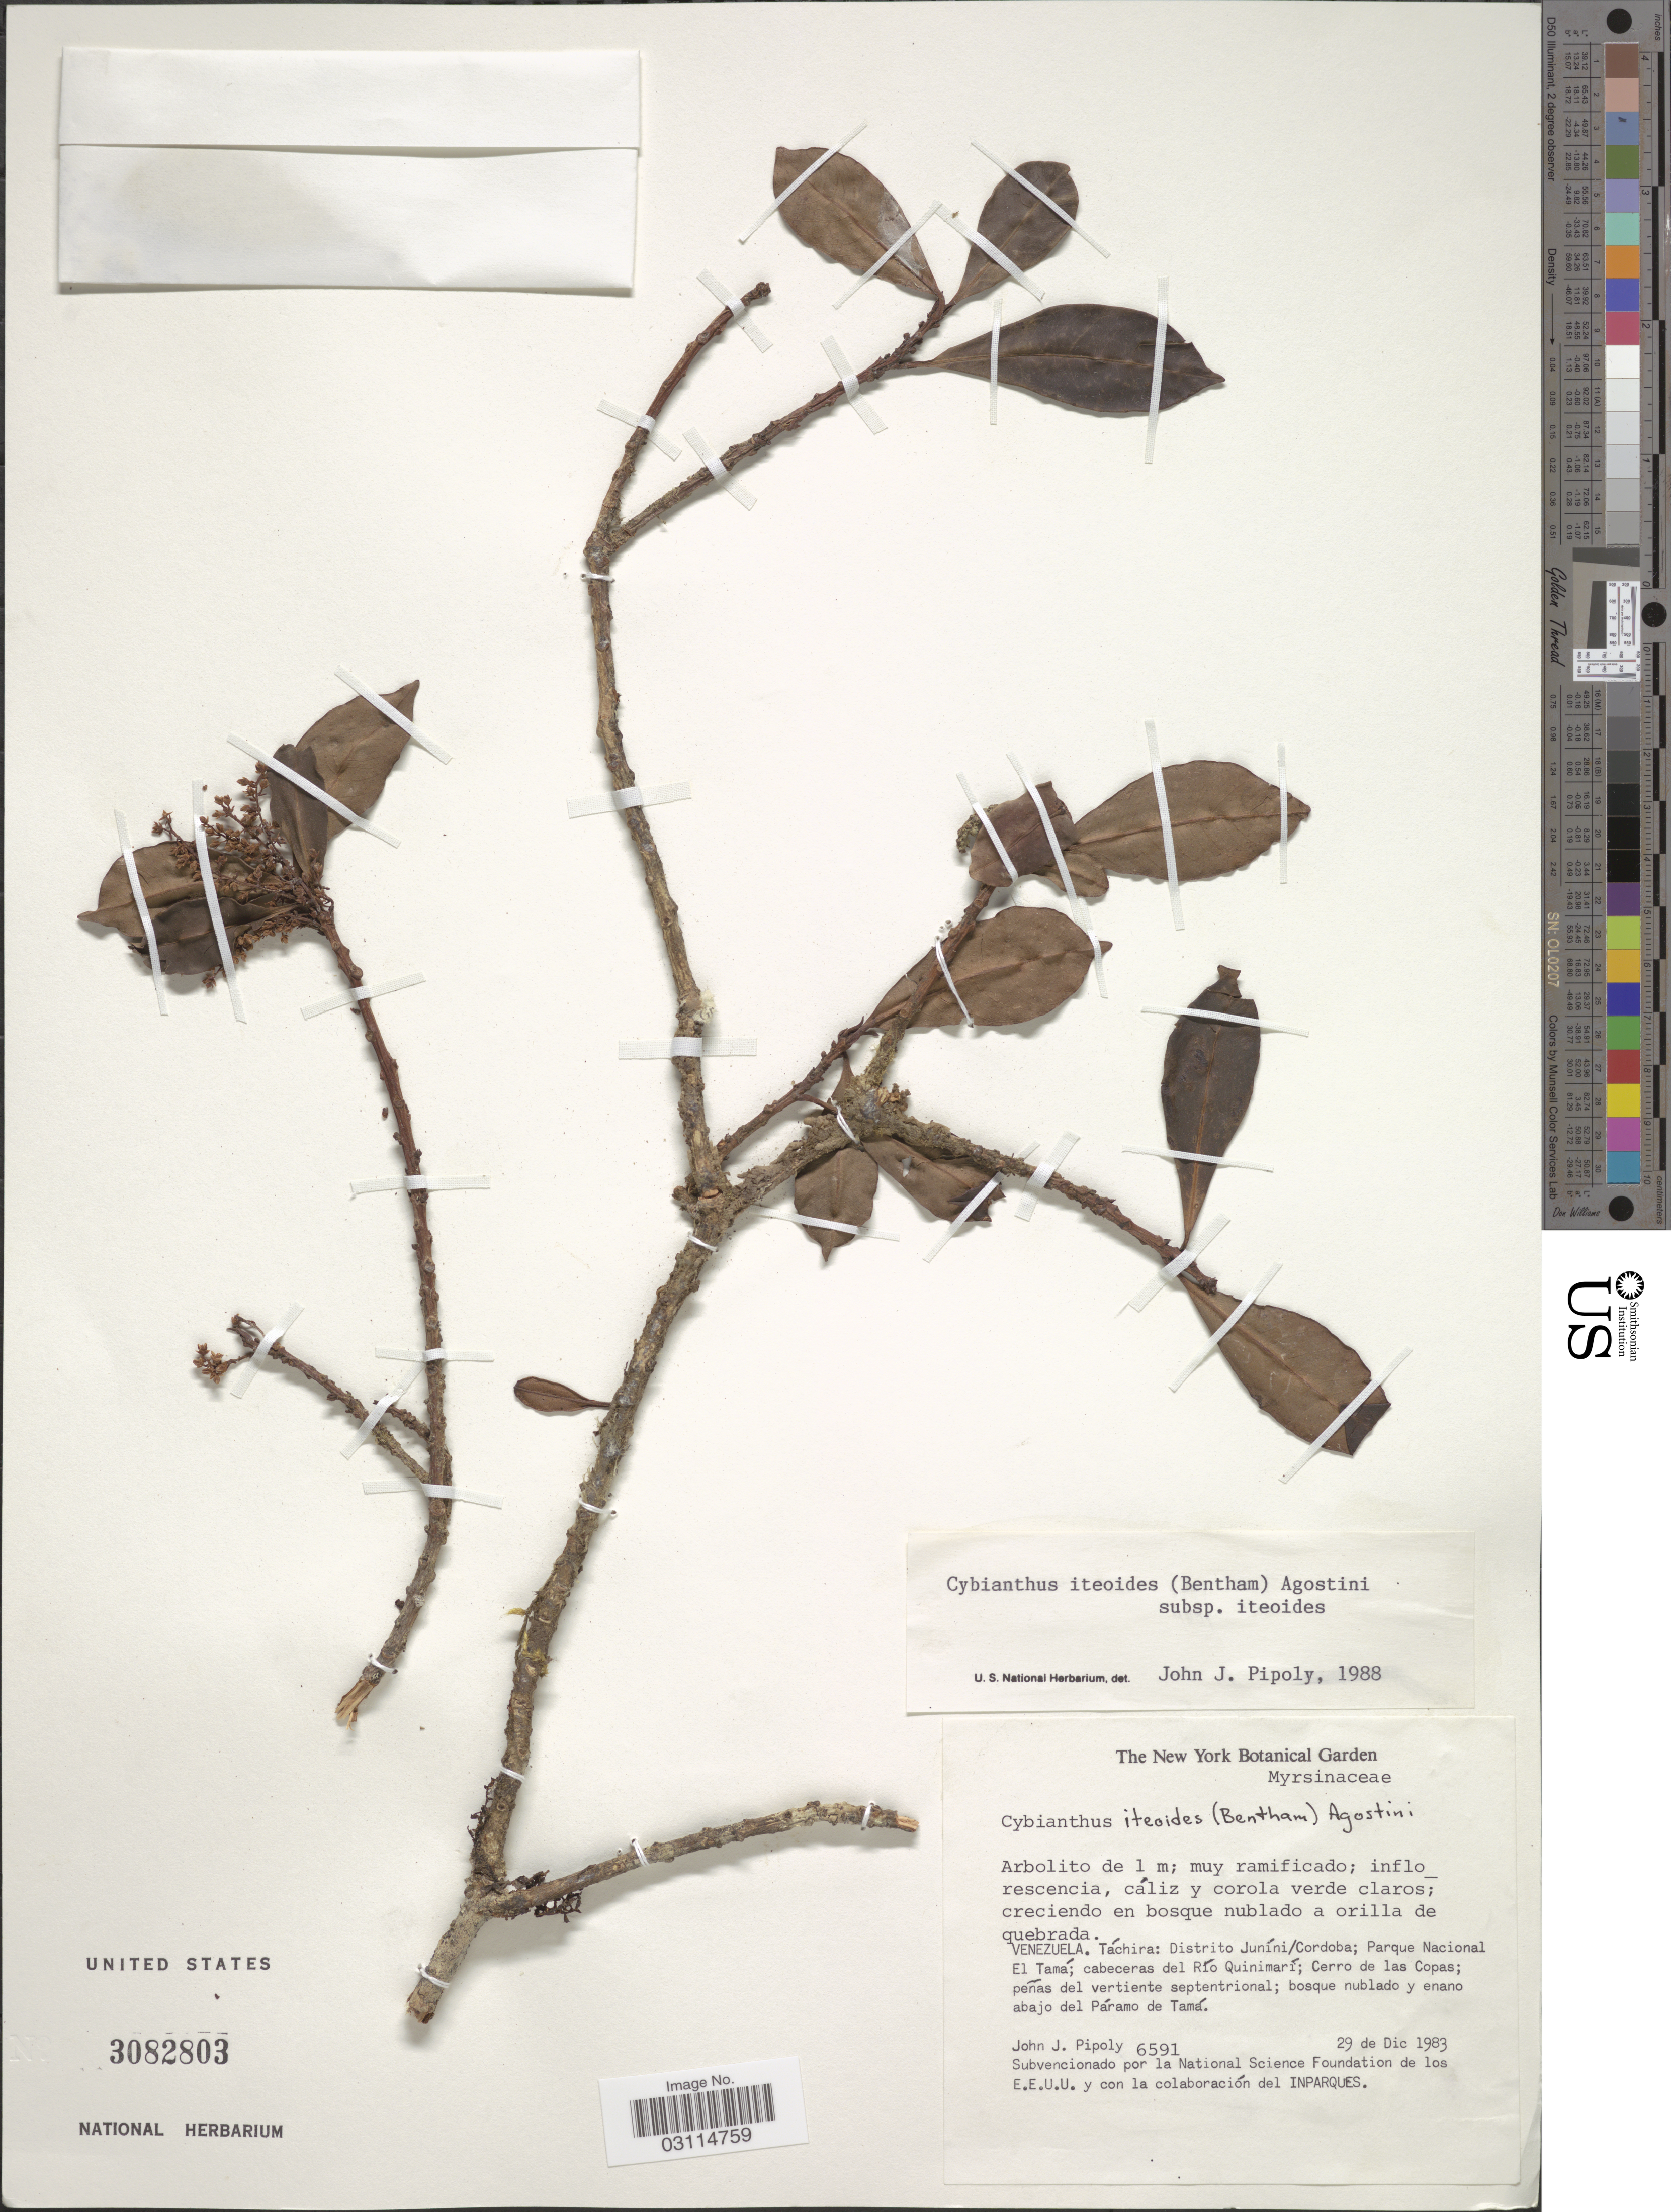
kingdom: Plantae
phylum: Tracheophyta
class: Magnoliopsida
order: Ericales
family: Primulaceae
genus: Cybianthus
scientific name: Cybianthus iteoides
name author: (Benth.) G. Agostini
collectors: J. J. Pipoly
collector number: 6591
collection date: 1983-12-29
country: Venezuela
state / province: Tachira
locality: Distrito Junín/Cordoba; Parque Nacional El Tama; cabeceras del Río Quinimarí; Cerro de las Copas; penas del vertiente septentrional; bosque nublado y enano abajo del Páramo de Tamá.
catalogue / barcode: US 3082803